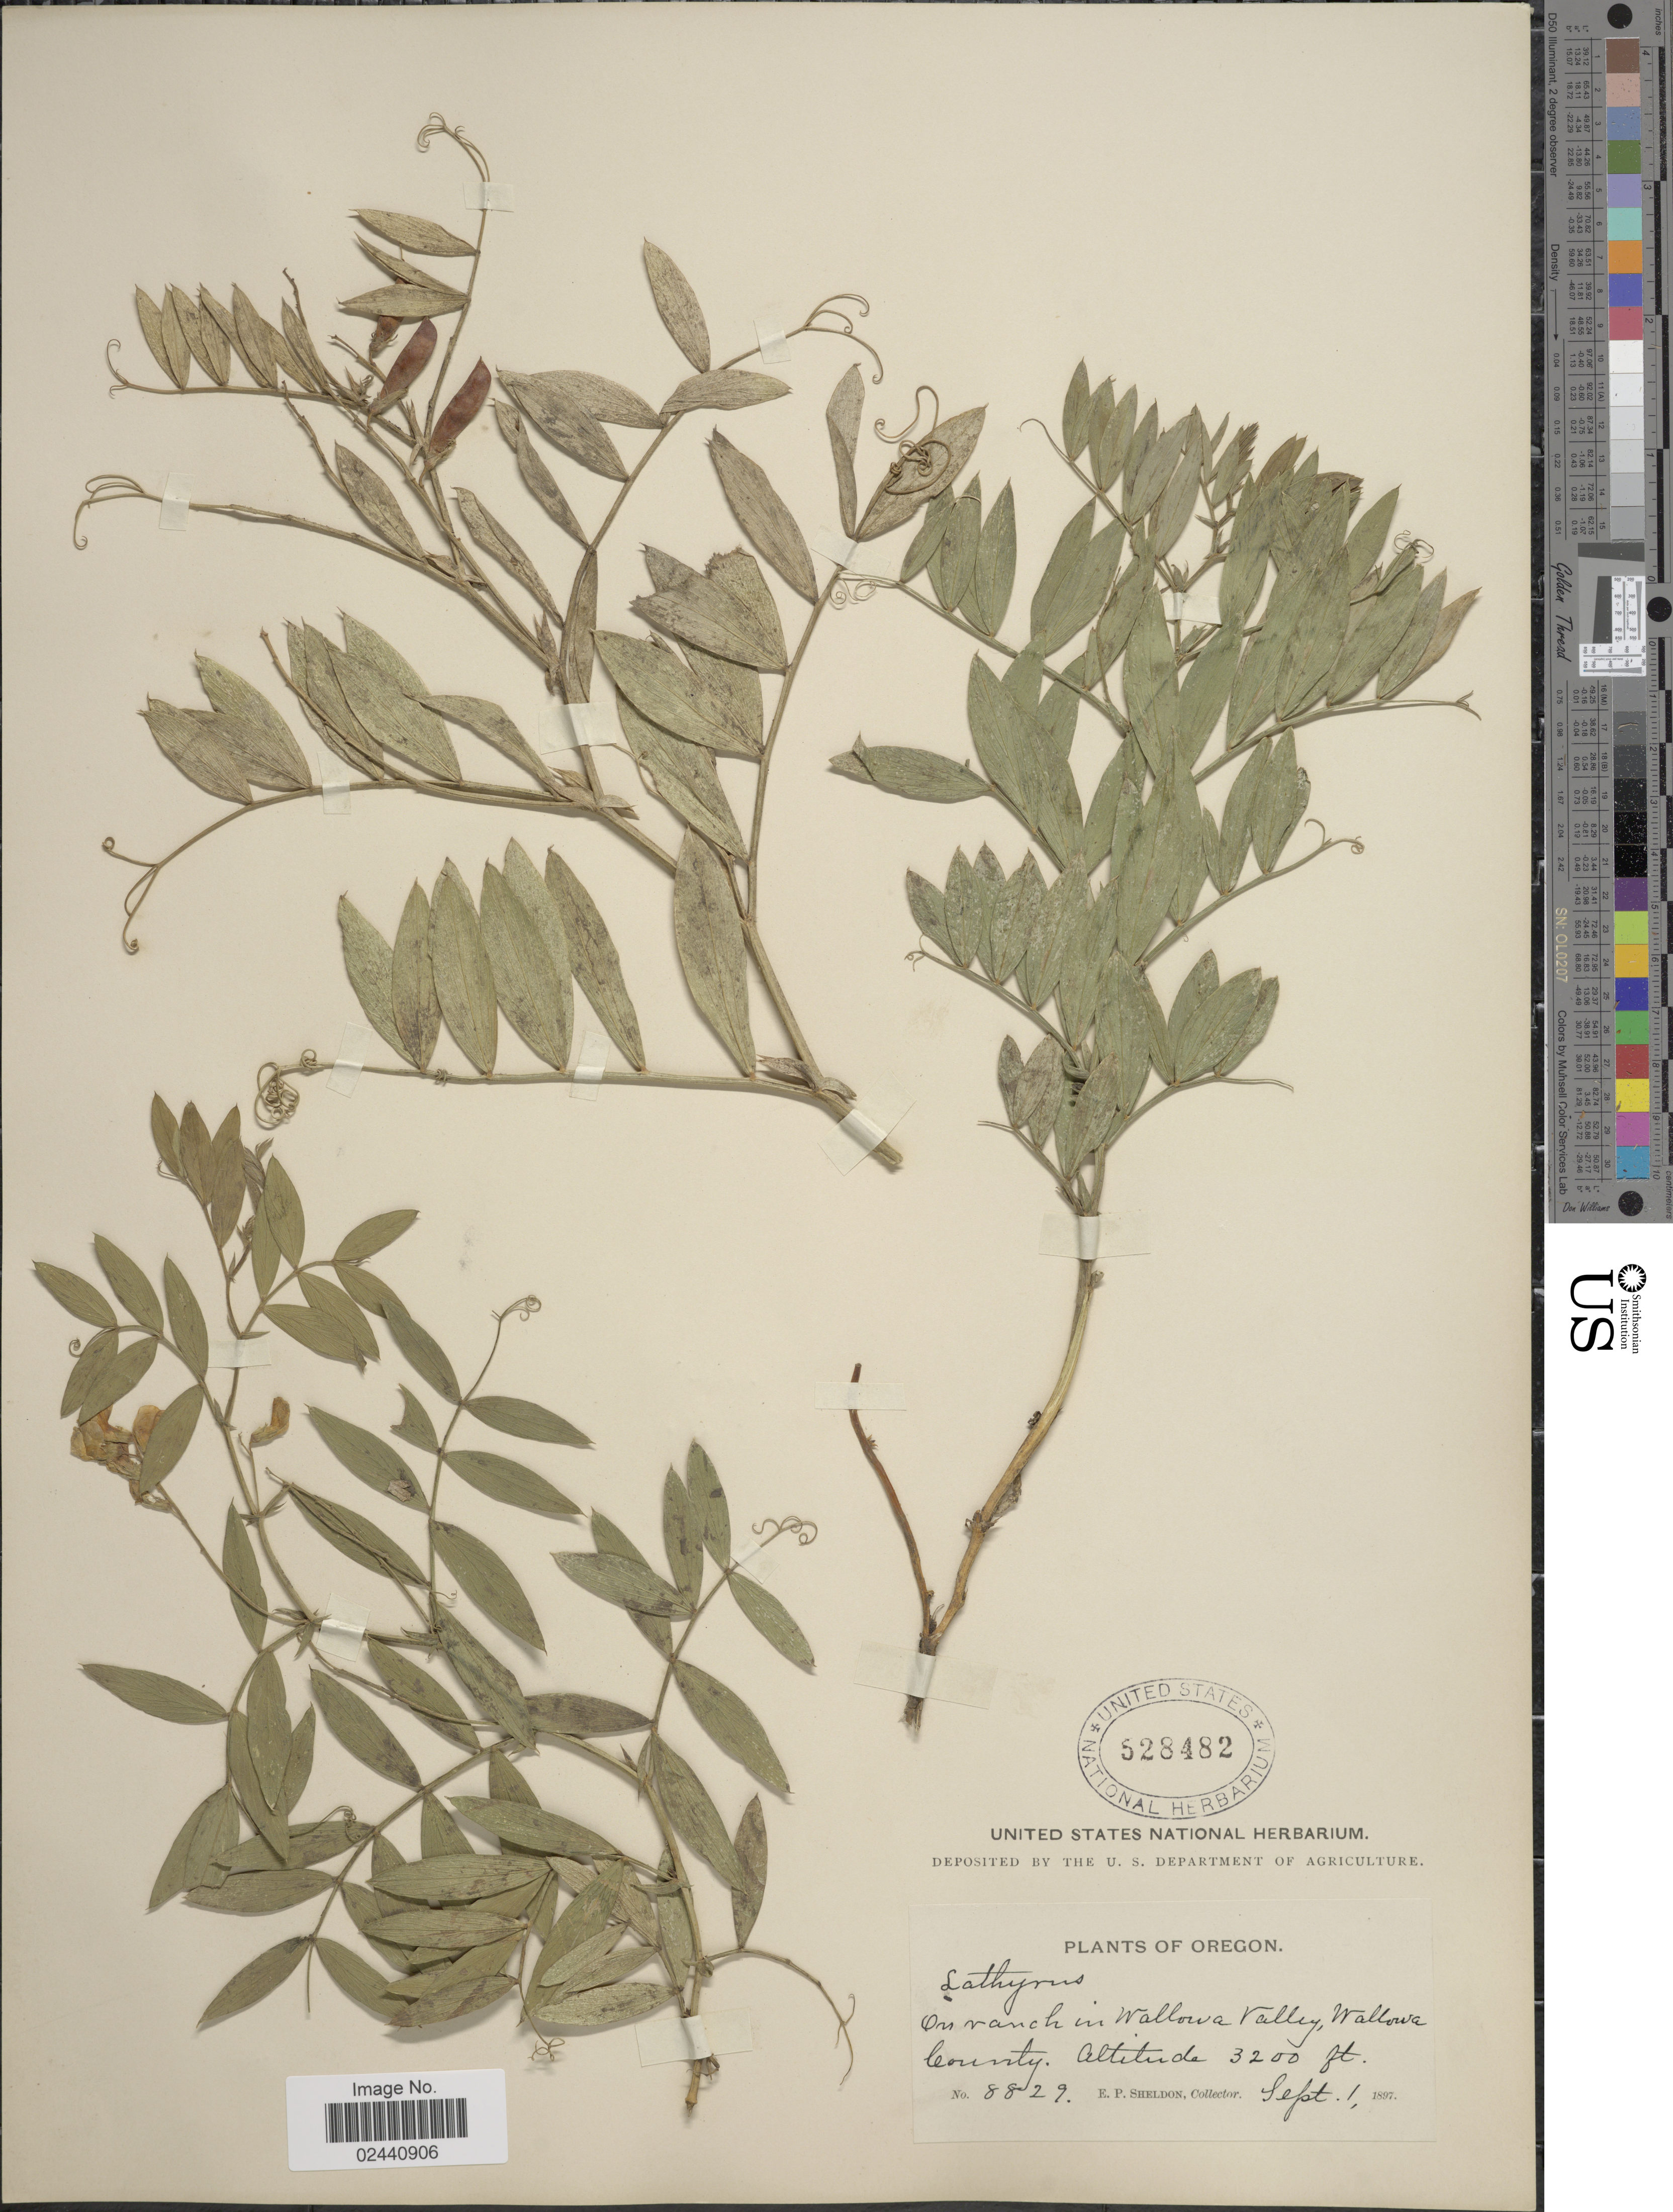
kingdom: Plantae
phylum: Tracheophyta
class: Magnoliopsida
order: Fabales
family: Fabaceae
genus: Lathyrus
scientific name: Lathyrus lanszwertii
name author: Kellogg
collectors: E. P. Sheldon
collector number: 8829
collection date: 1897-09-01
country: United States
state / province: Oregon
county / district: Wallowa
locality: On ranch in Wallowa Valley, Wallowa County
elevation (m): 975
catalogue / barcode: US 528482